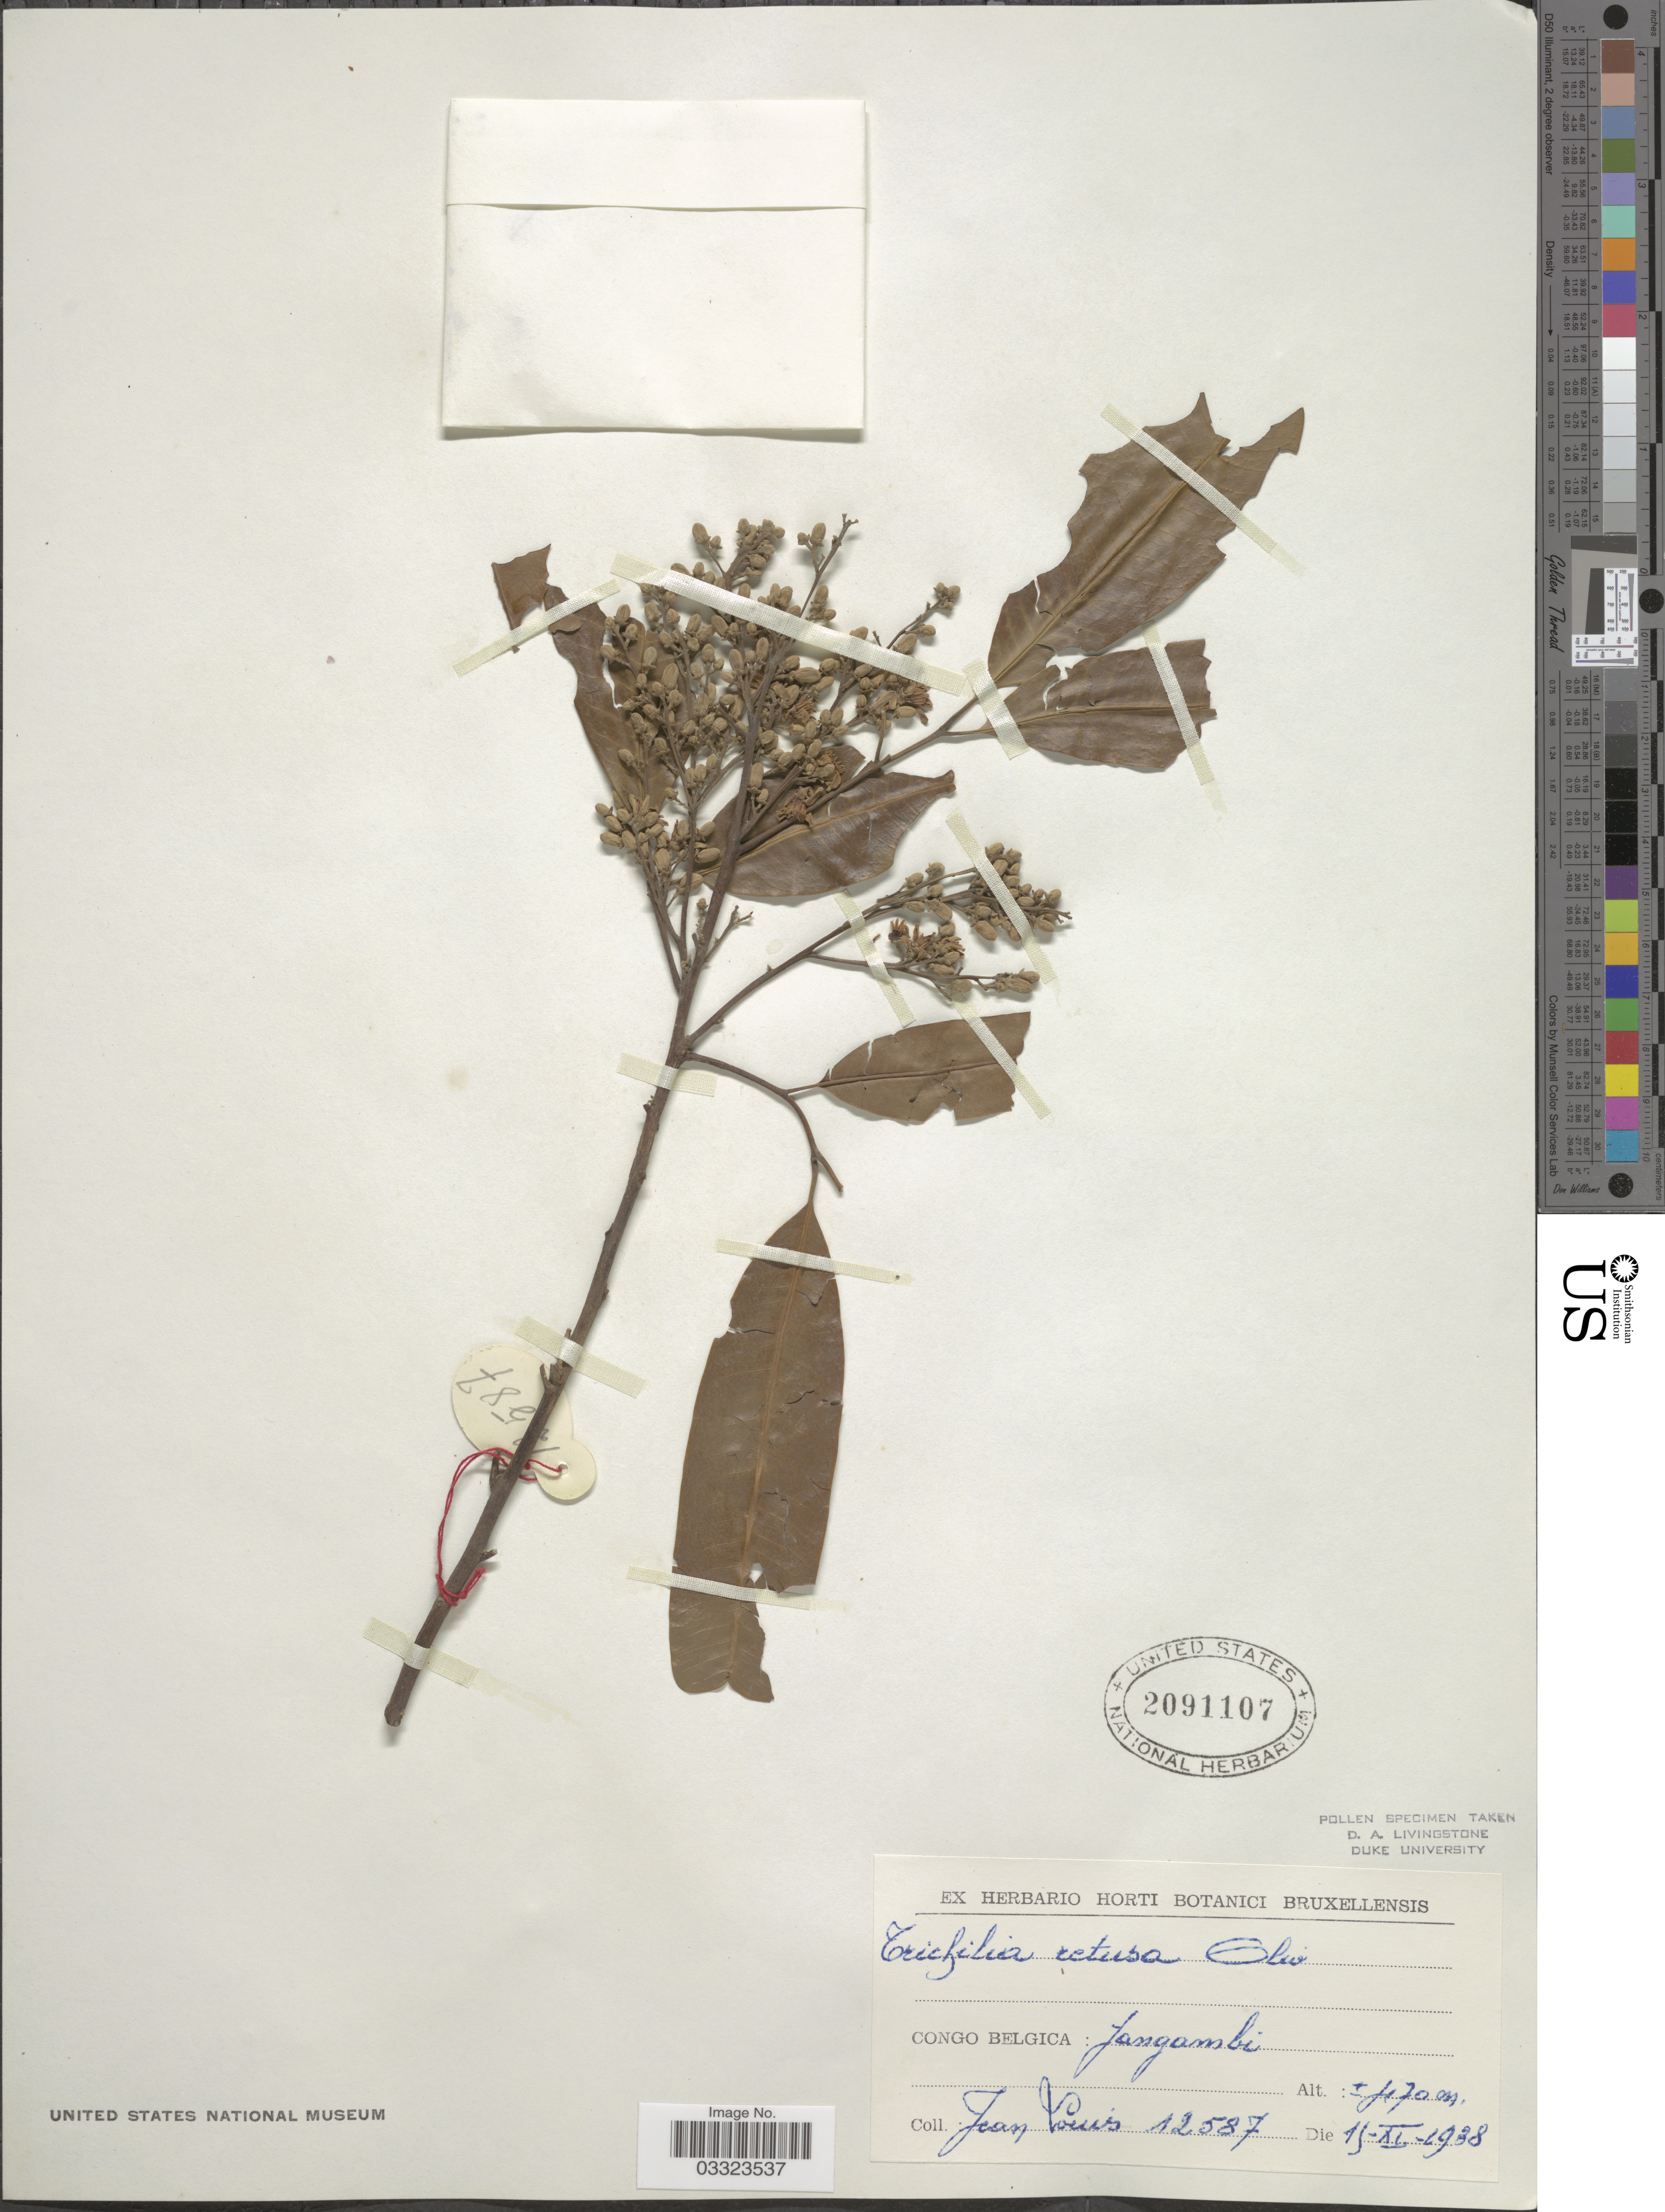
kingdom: Plantae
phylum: Tracheophyta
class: Magnoliopsida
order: Sapindales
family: Meliaceae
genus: Trichilia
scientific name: Trichilia retusa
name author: Oliv.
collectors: J. Louis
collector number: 12587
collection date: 1938-11-15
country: Congo, Democratic Republic of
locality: Congo Belgica: Yangambi.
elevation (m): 470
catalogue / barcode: US 2091107